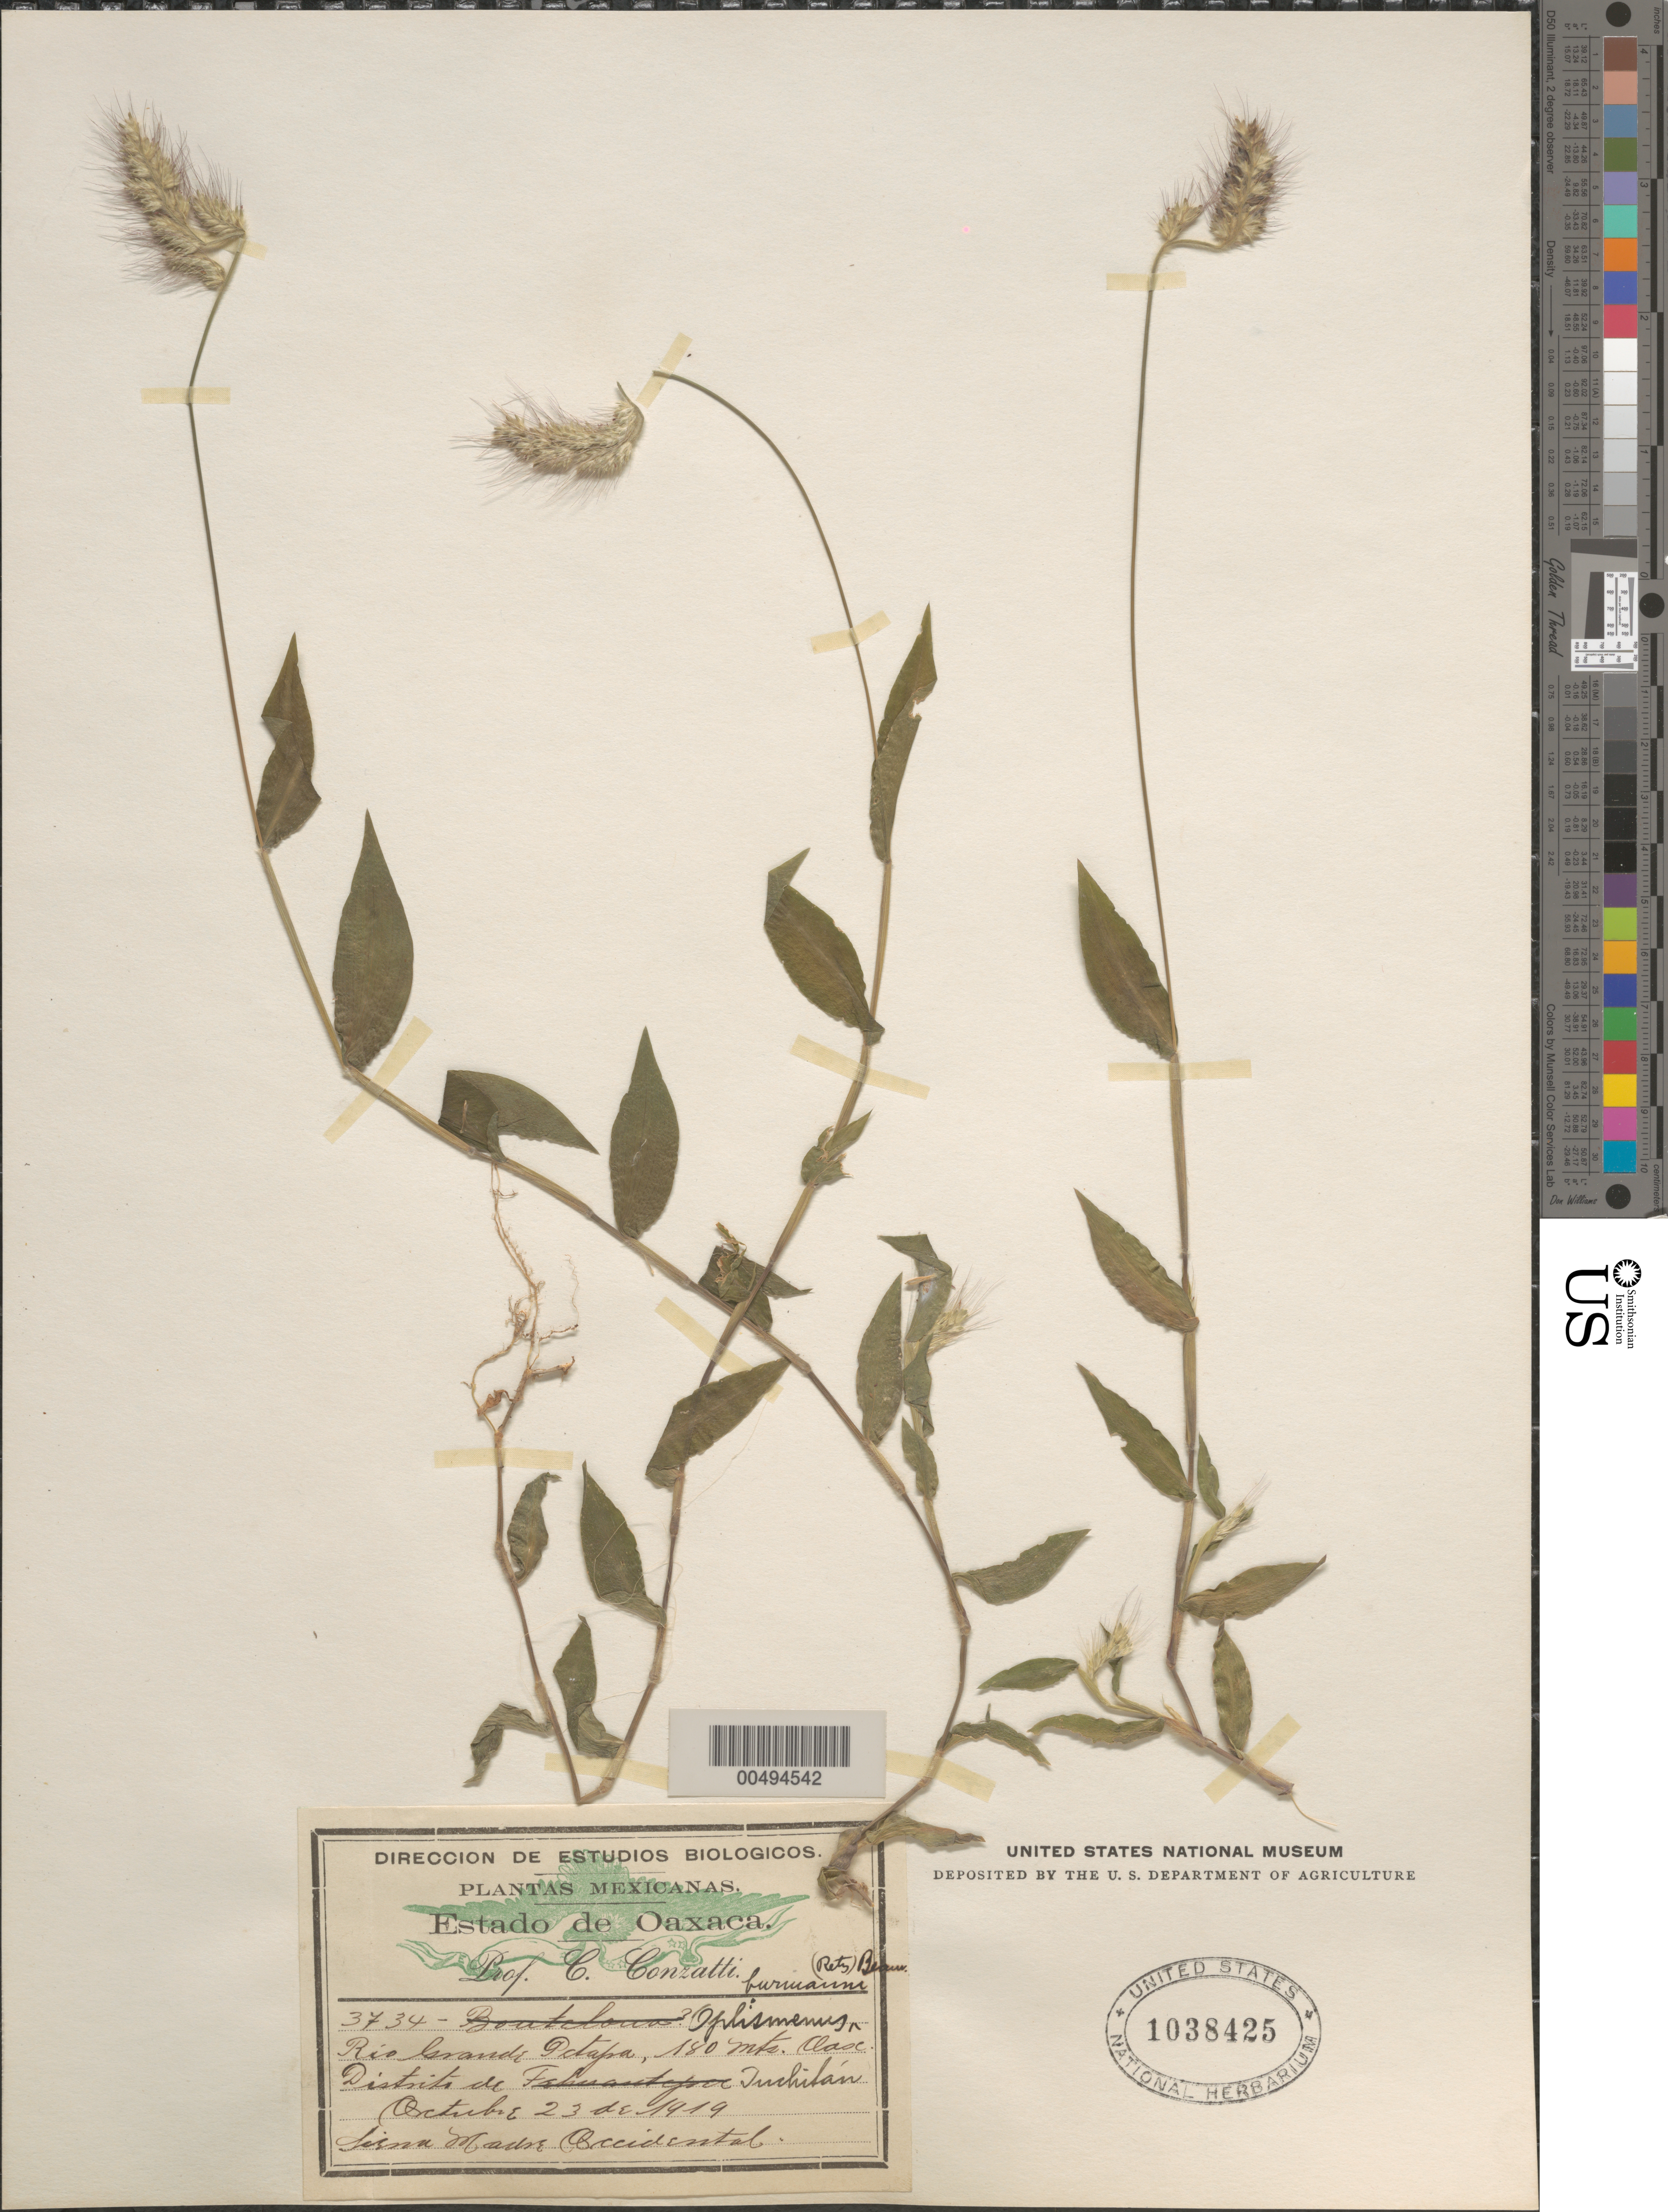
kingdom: Plantae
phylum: Tracheophyta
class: Liliopsida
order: Poales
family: Poaceae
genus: Oplismenus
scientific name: Oplismenus burmannii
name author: (Retz.) P. Beauv.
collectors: C. Conzatti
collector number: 3734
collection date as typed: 23 Oct 1919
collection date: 1919-10-23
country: Mexico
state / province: Oaxaca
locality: Rio Grande Ixtapa, Dist de Tuchil n, Sierra Madre Occidental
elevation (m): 180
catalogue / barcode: US 1038425